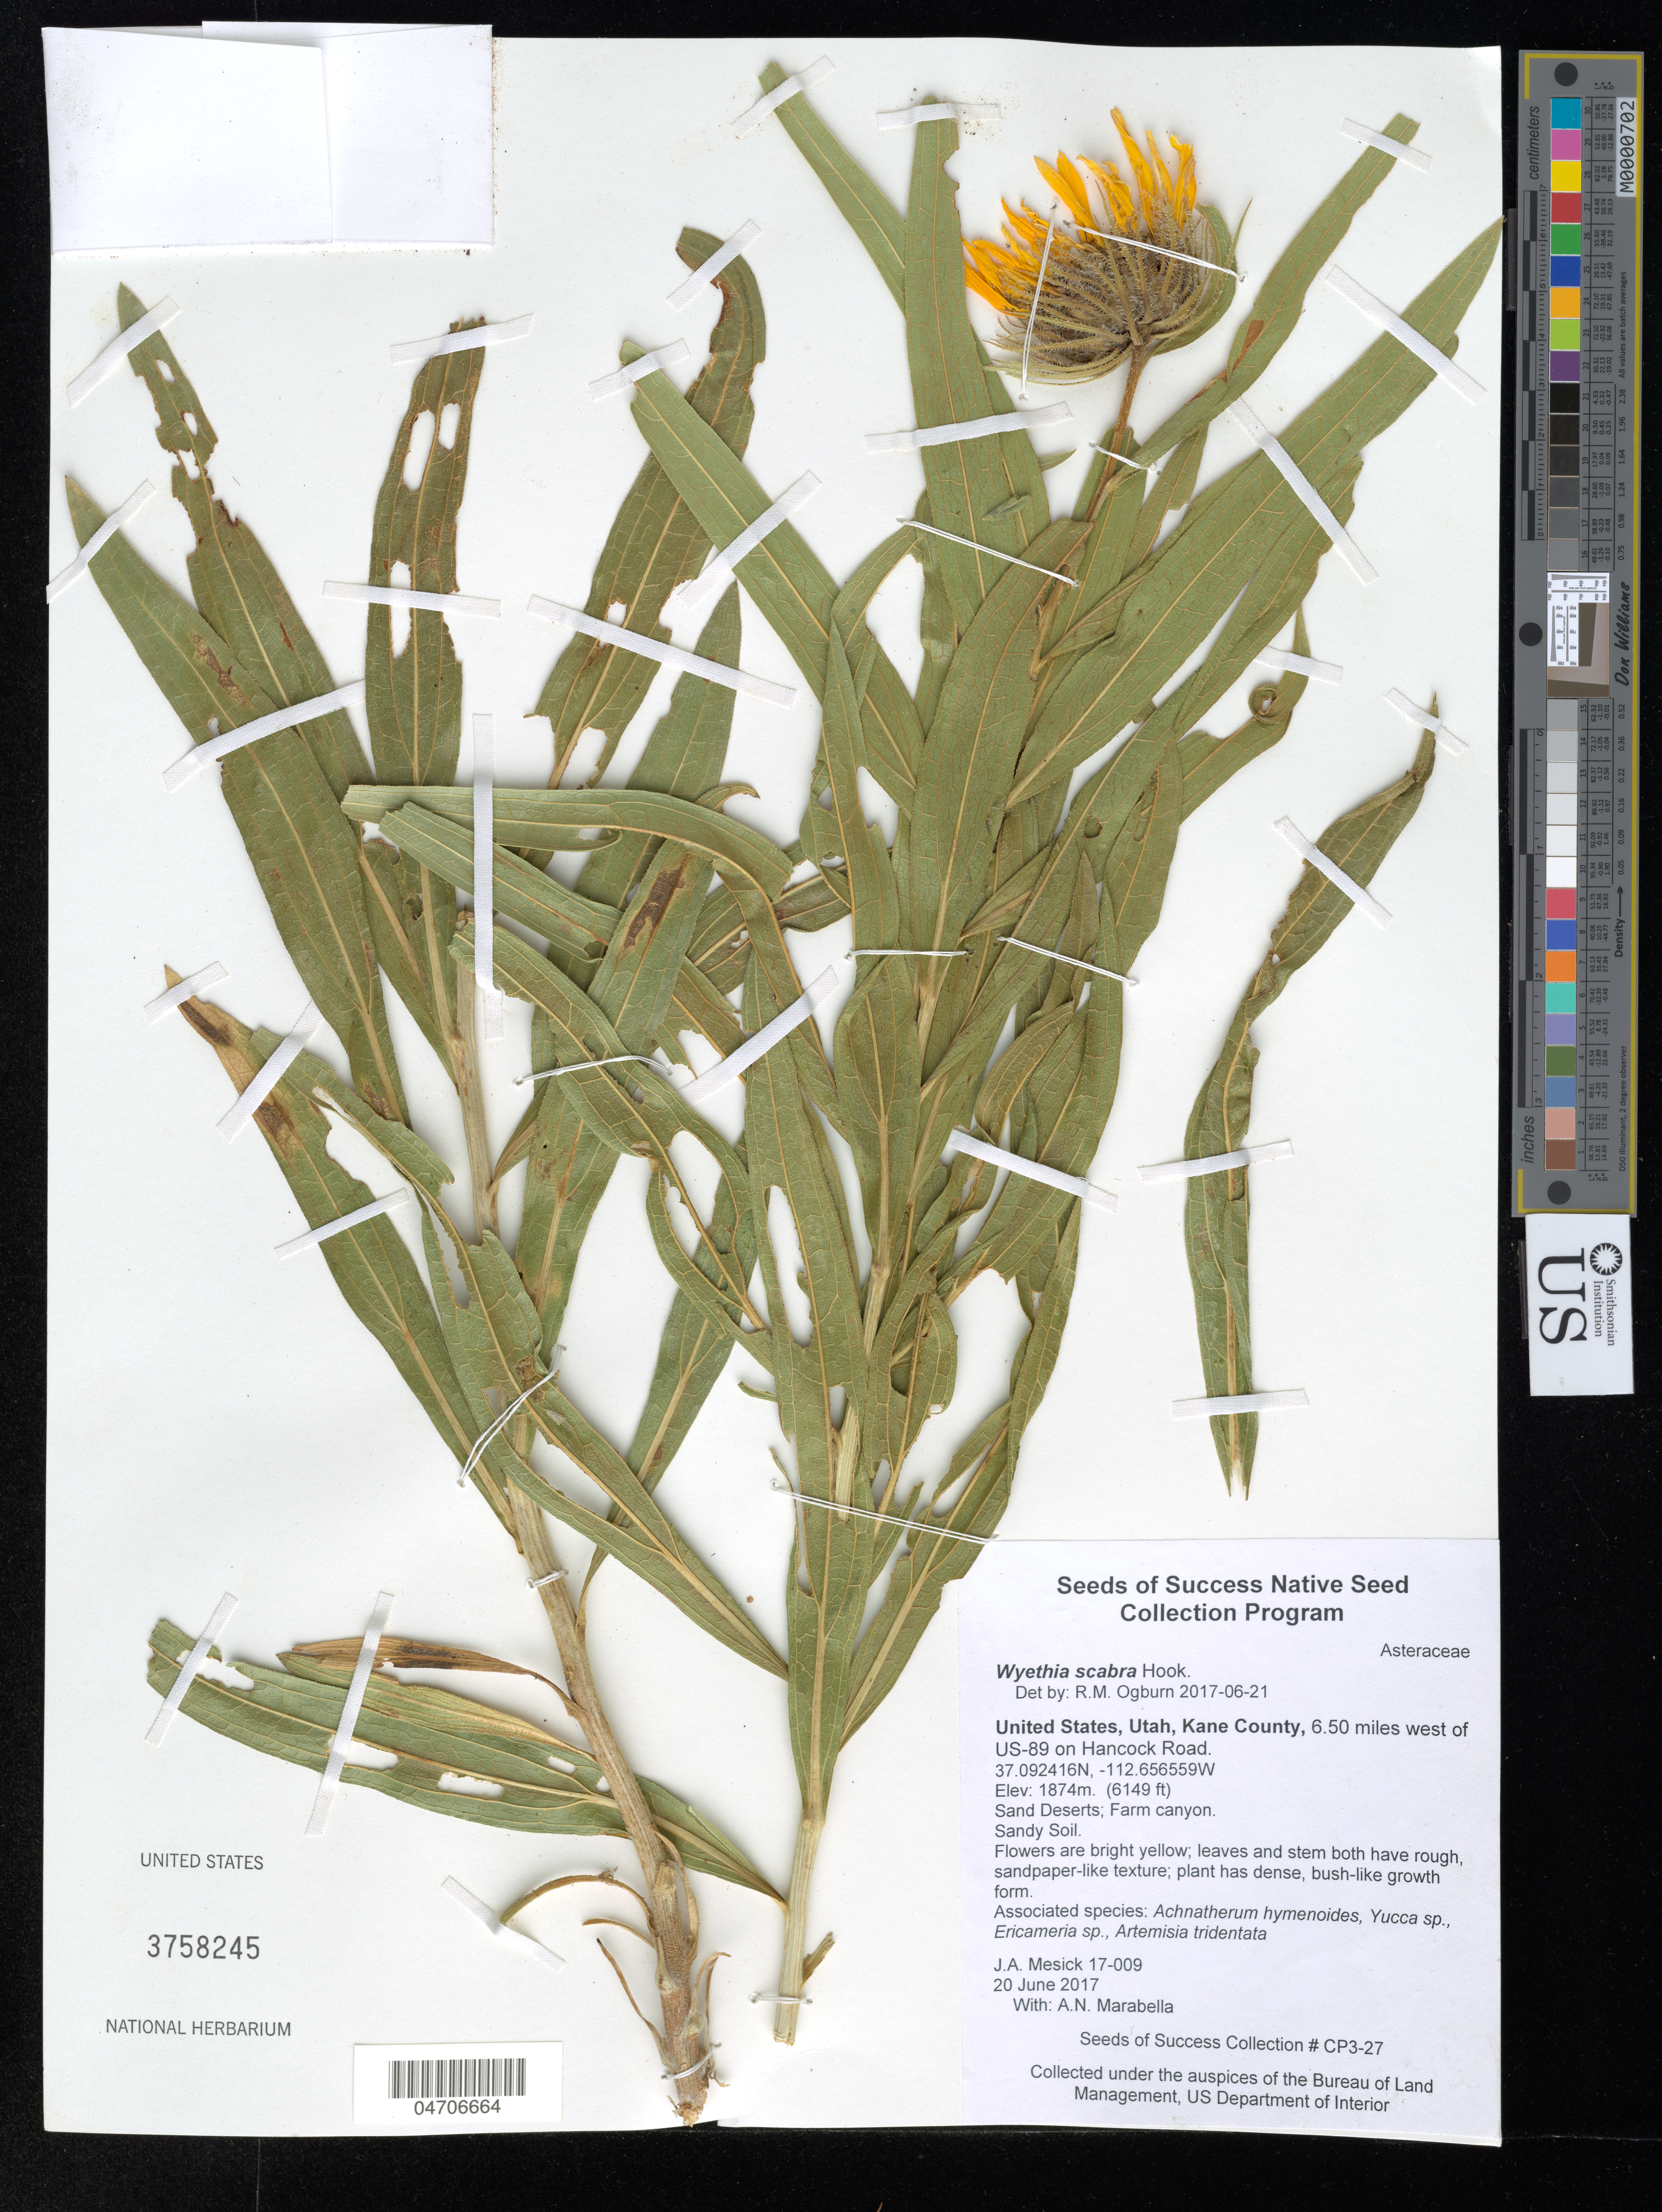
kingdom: Plantae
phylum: Tracheophyta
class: Magnoliopsida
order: Asterales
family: Asteraceae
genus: Wyethia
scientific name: Wyethia scabra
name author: Hook.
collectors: J. Mesick & A. Marabella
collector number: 17-009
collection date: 2017-06-20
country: United States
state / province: Utah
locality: Kane County, 6.50 miles west of US-89 on Hancock Road. Sand Deserts; Farm canyon.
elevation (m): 1874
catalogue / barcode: US 3758245